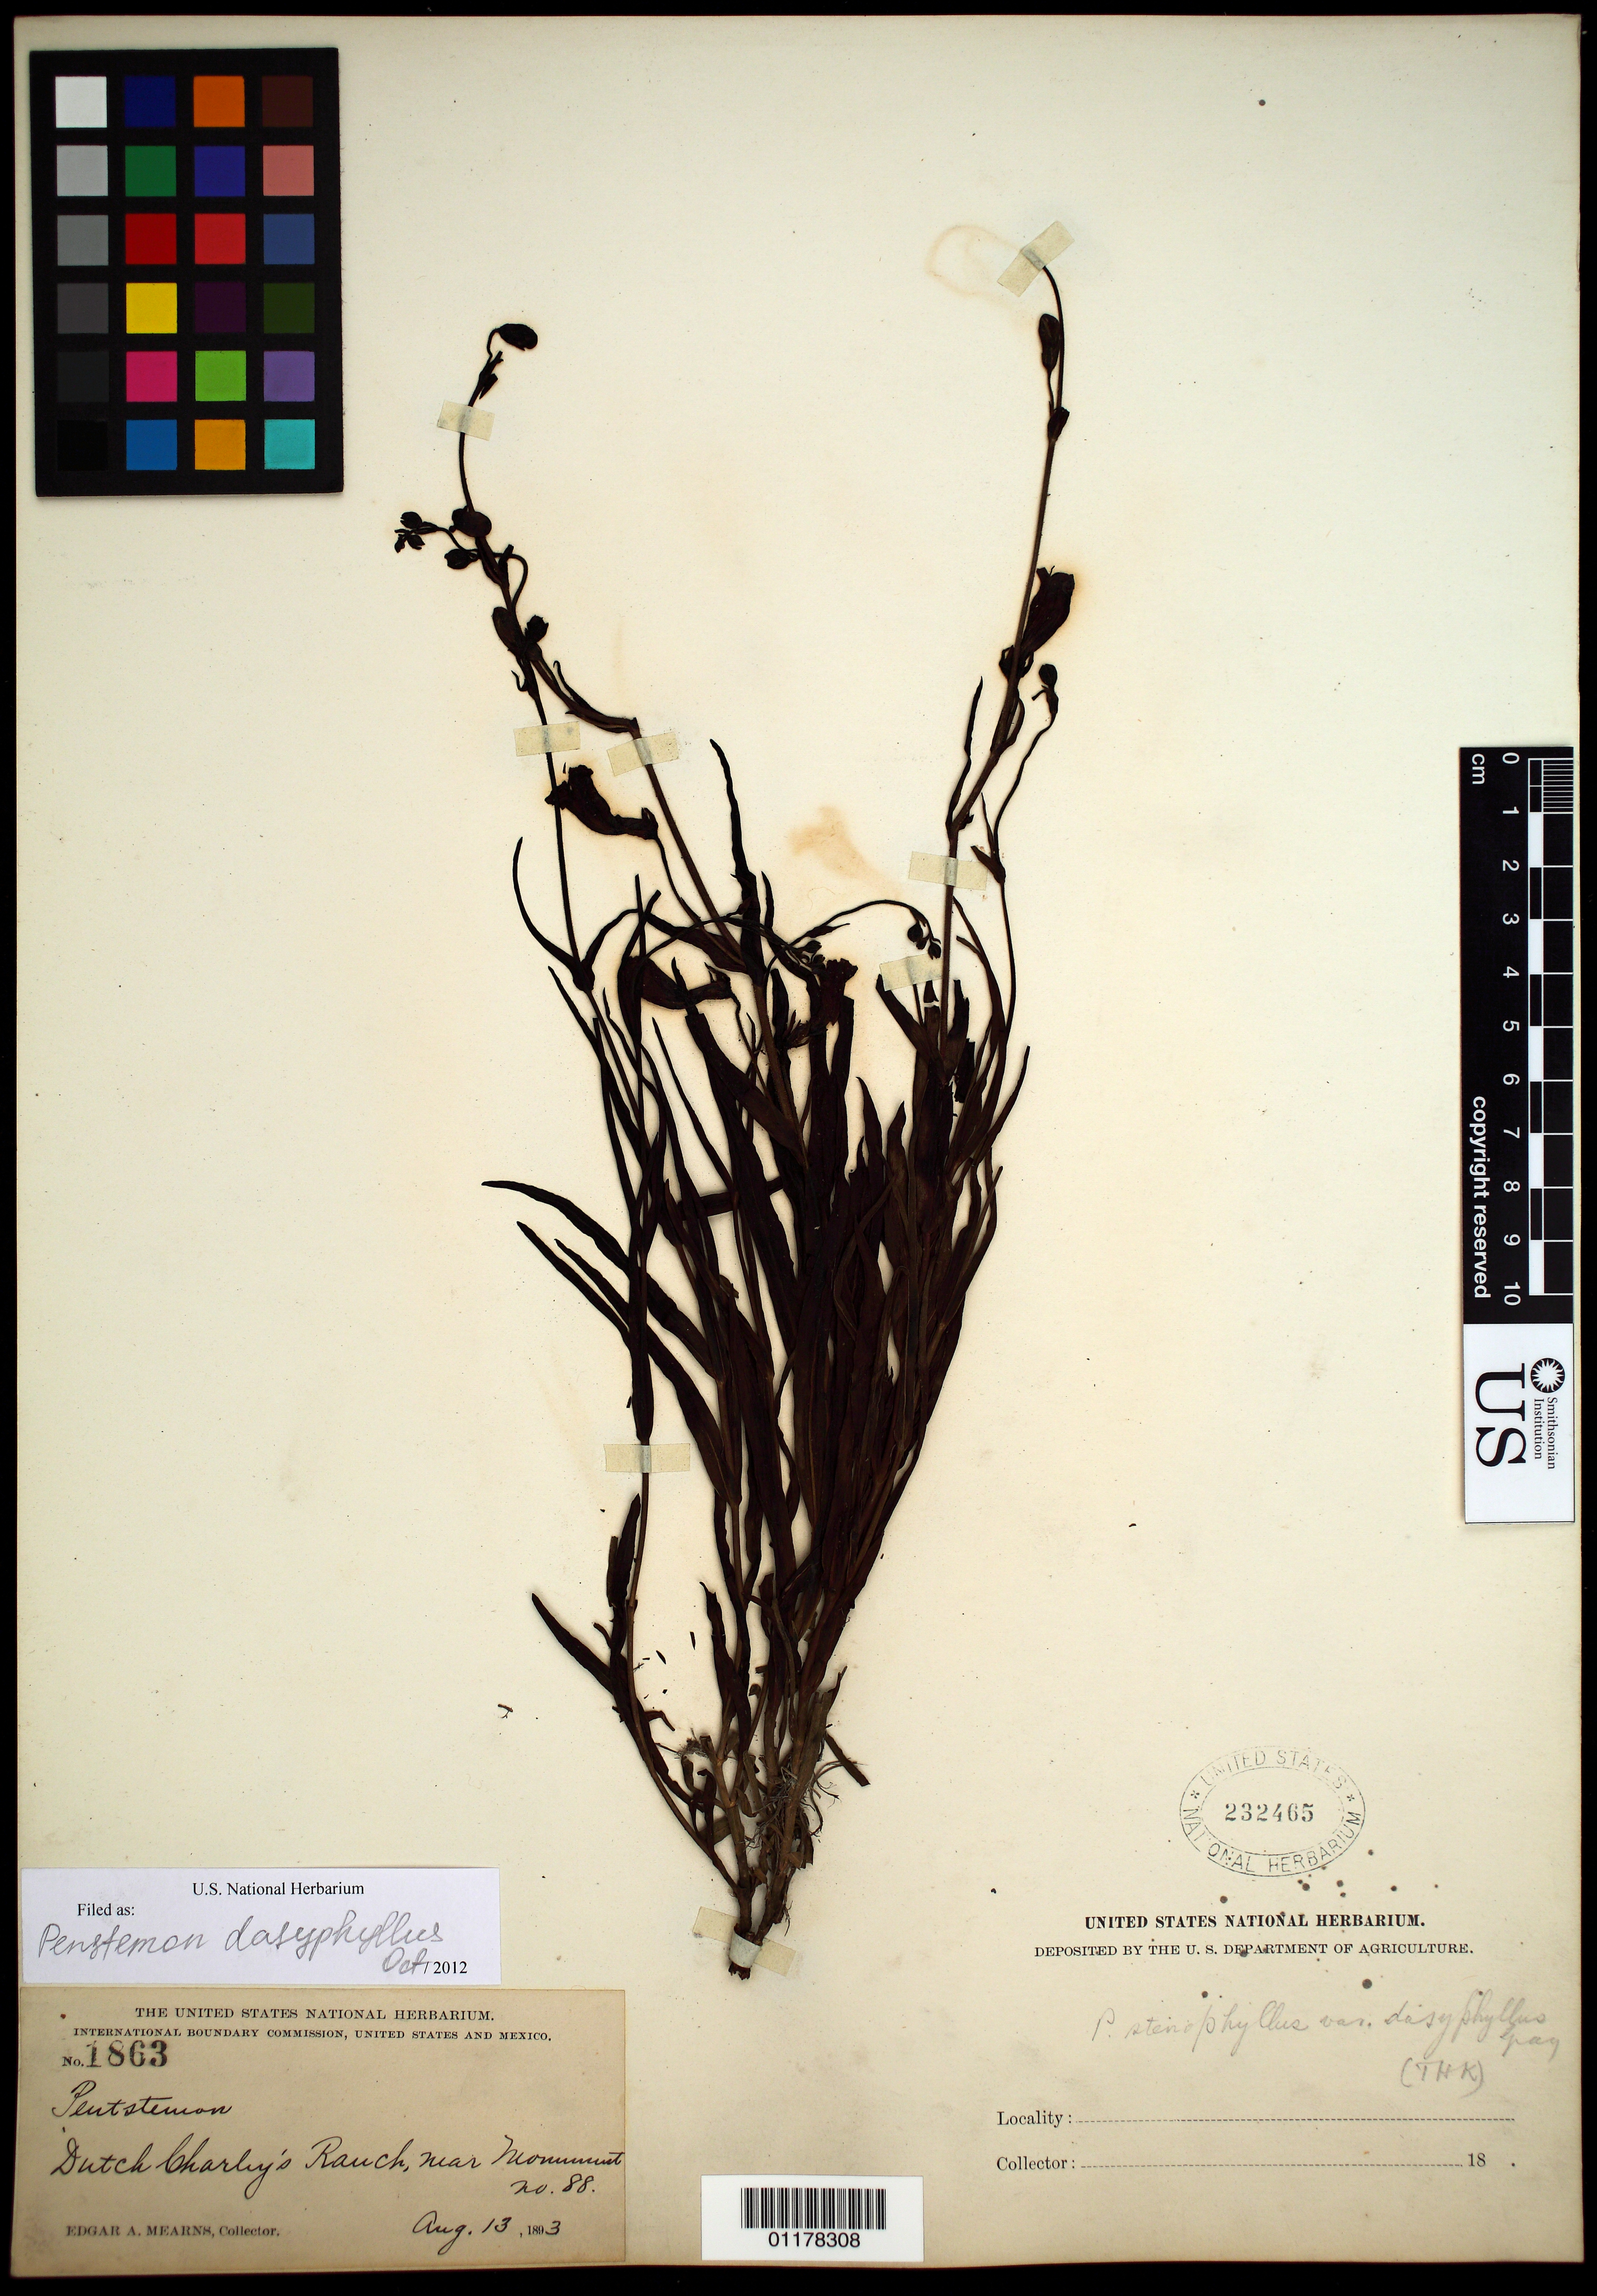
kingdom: Plantae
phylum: Tracheophyta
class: Magnoliopsida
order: Lamiales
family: Plantaginaceae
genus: Penstemon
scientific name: Penstemon dasyphyllus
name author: A. Gray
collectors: E. A. Mearns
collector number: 1863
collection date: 1891-08-13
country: United States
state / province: Arizona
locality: Dutch Charley's Ranch, near Monument 88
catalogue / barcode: US 232465